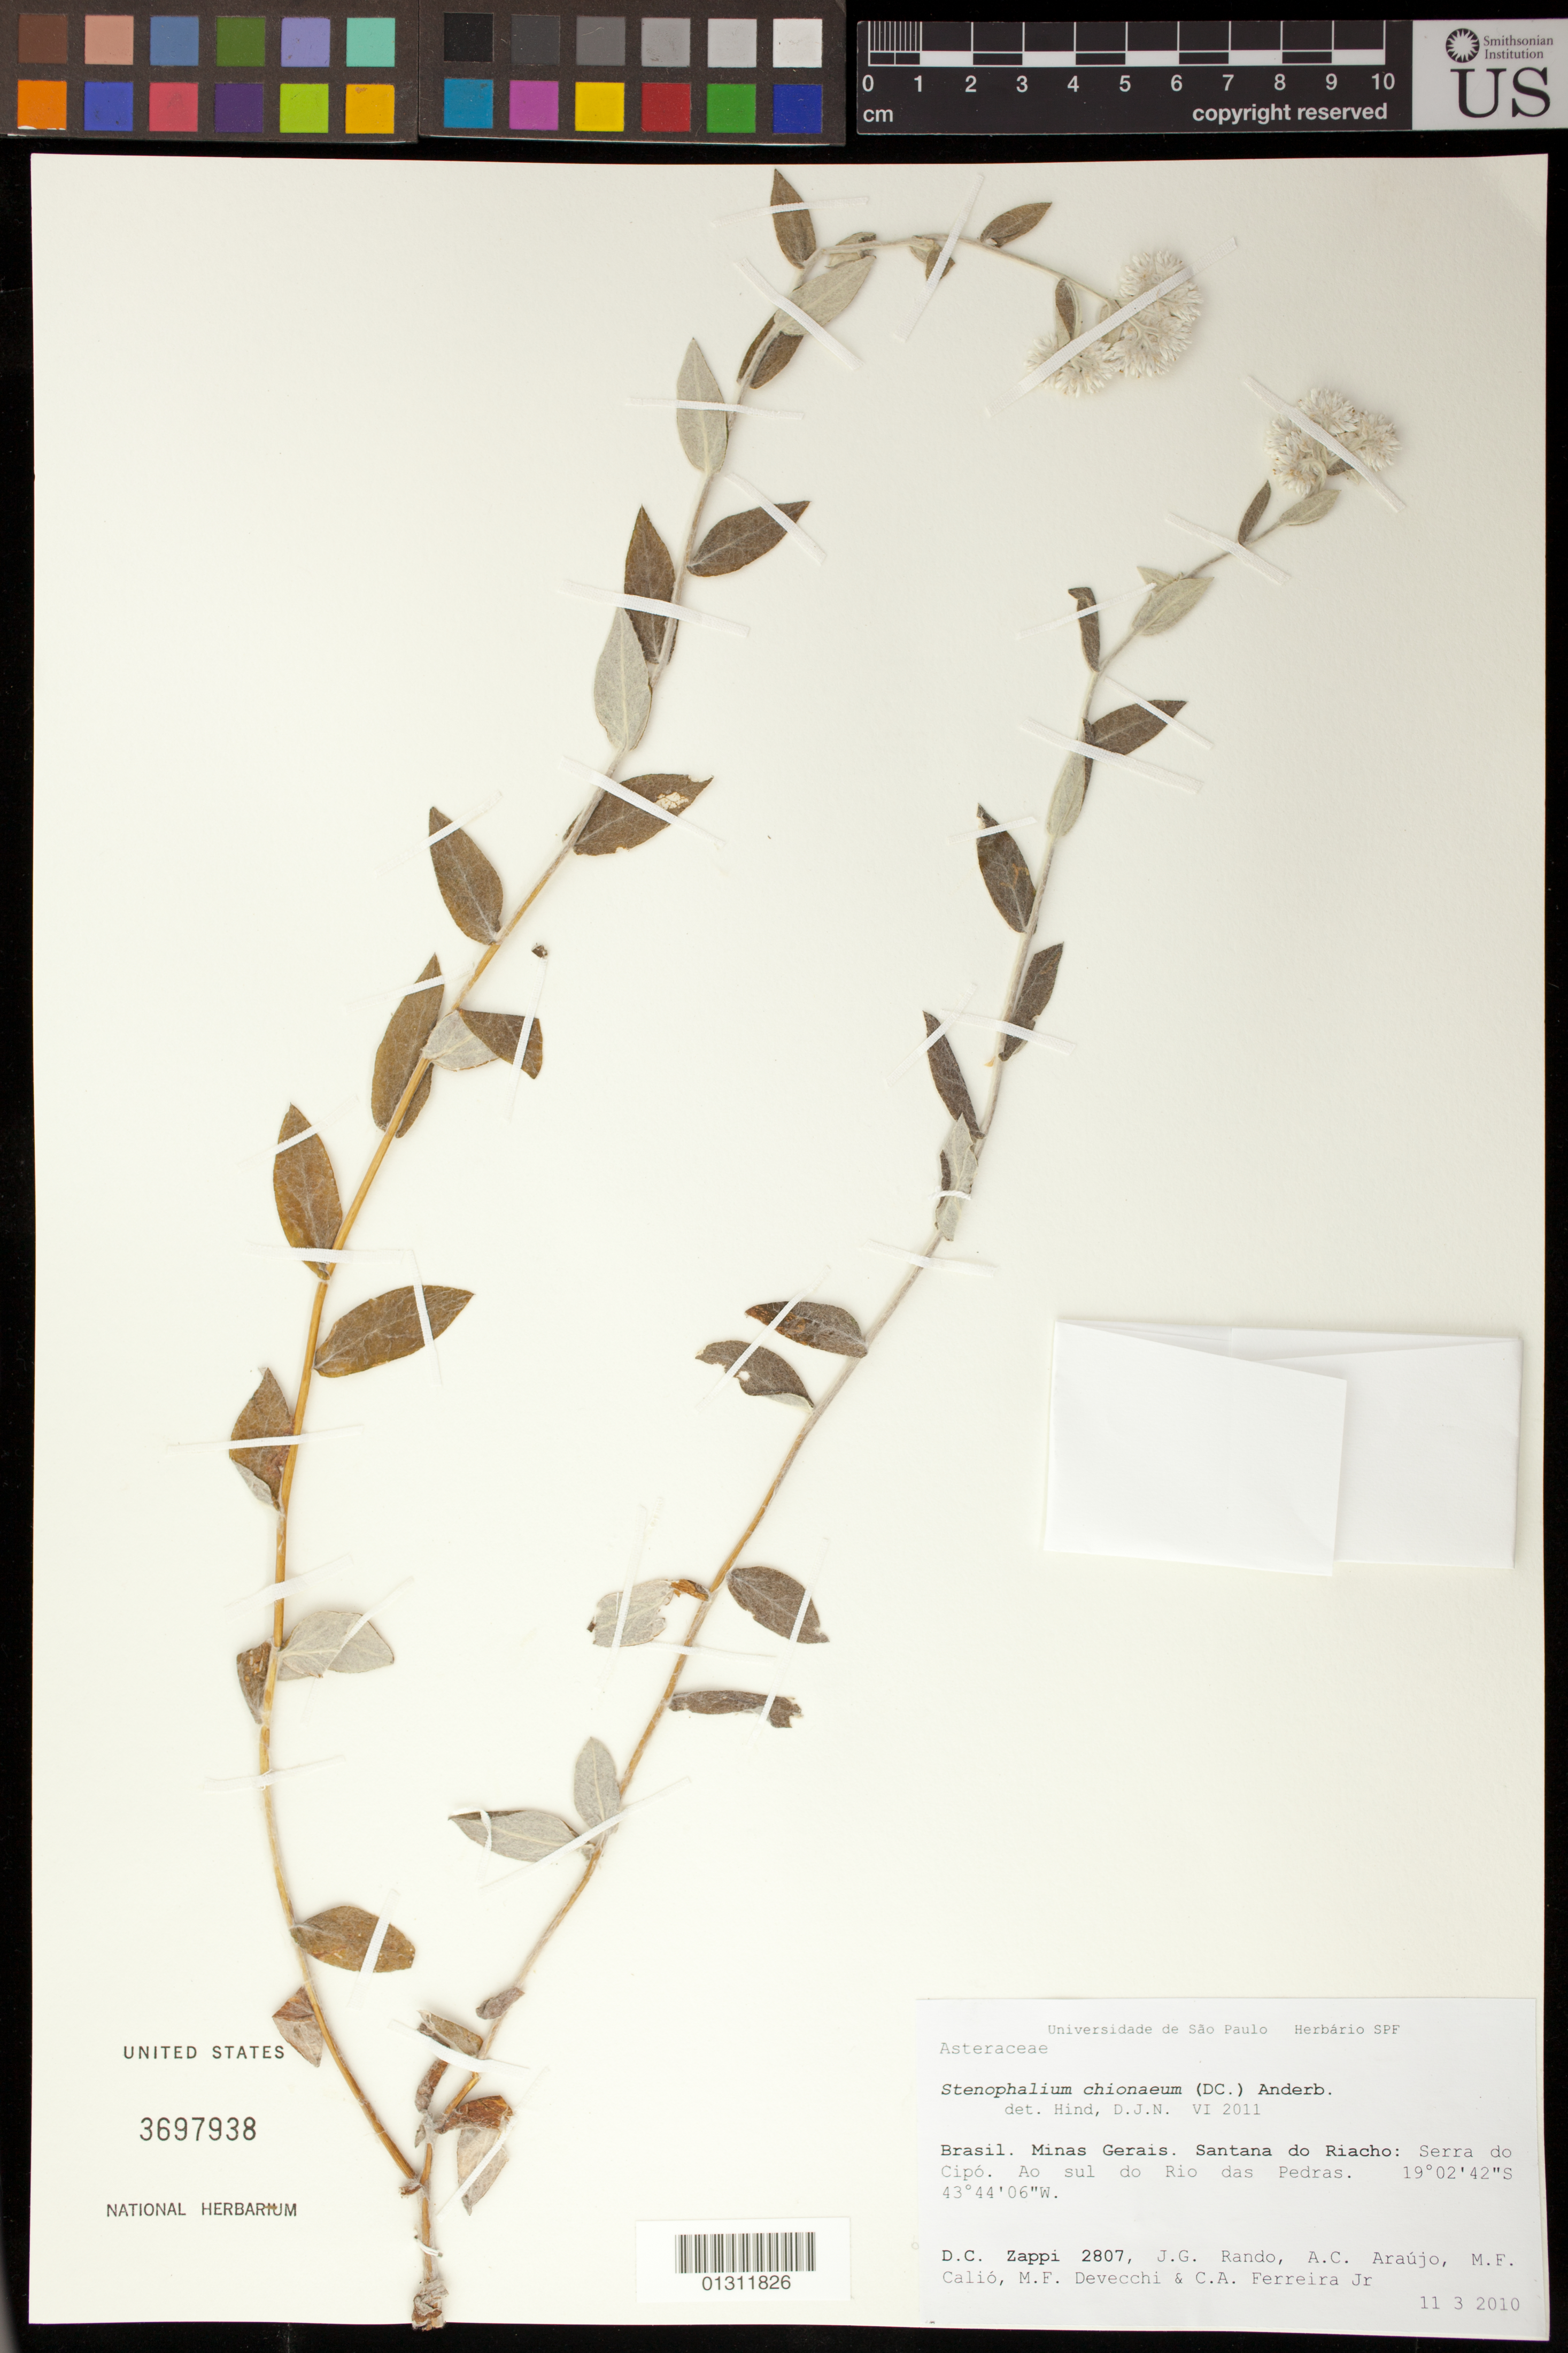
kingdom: Plantae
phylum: Tracheophyta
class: Magnoliopsida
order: Asterales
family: Asteraceae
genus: Stenophalium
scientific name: Stenophalium chionaeum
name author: (DC.) Anderb.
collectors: D. Zappi, F. Araujo, M. F. A. Calió, M. Devecchi & C. Ferreira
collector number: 2807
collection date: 2010-03-11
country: Brazil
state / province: Minas Gerais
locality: Santana do Riacho: Serra do Cipo. Ao sul do Rio das Pedras.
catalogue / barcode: US 3697938